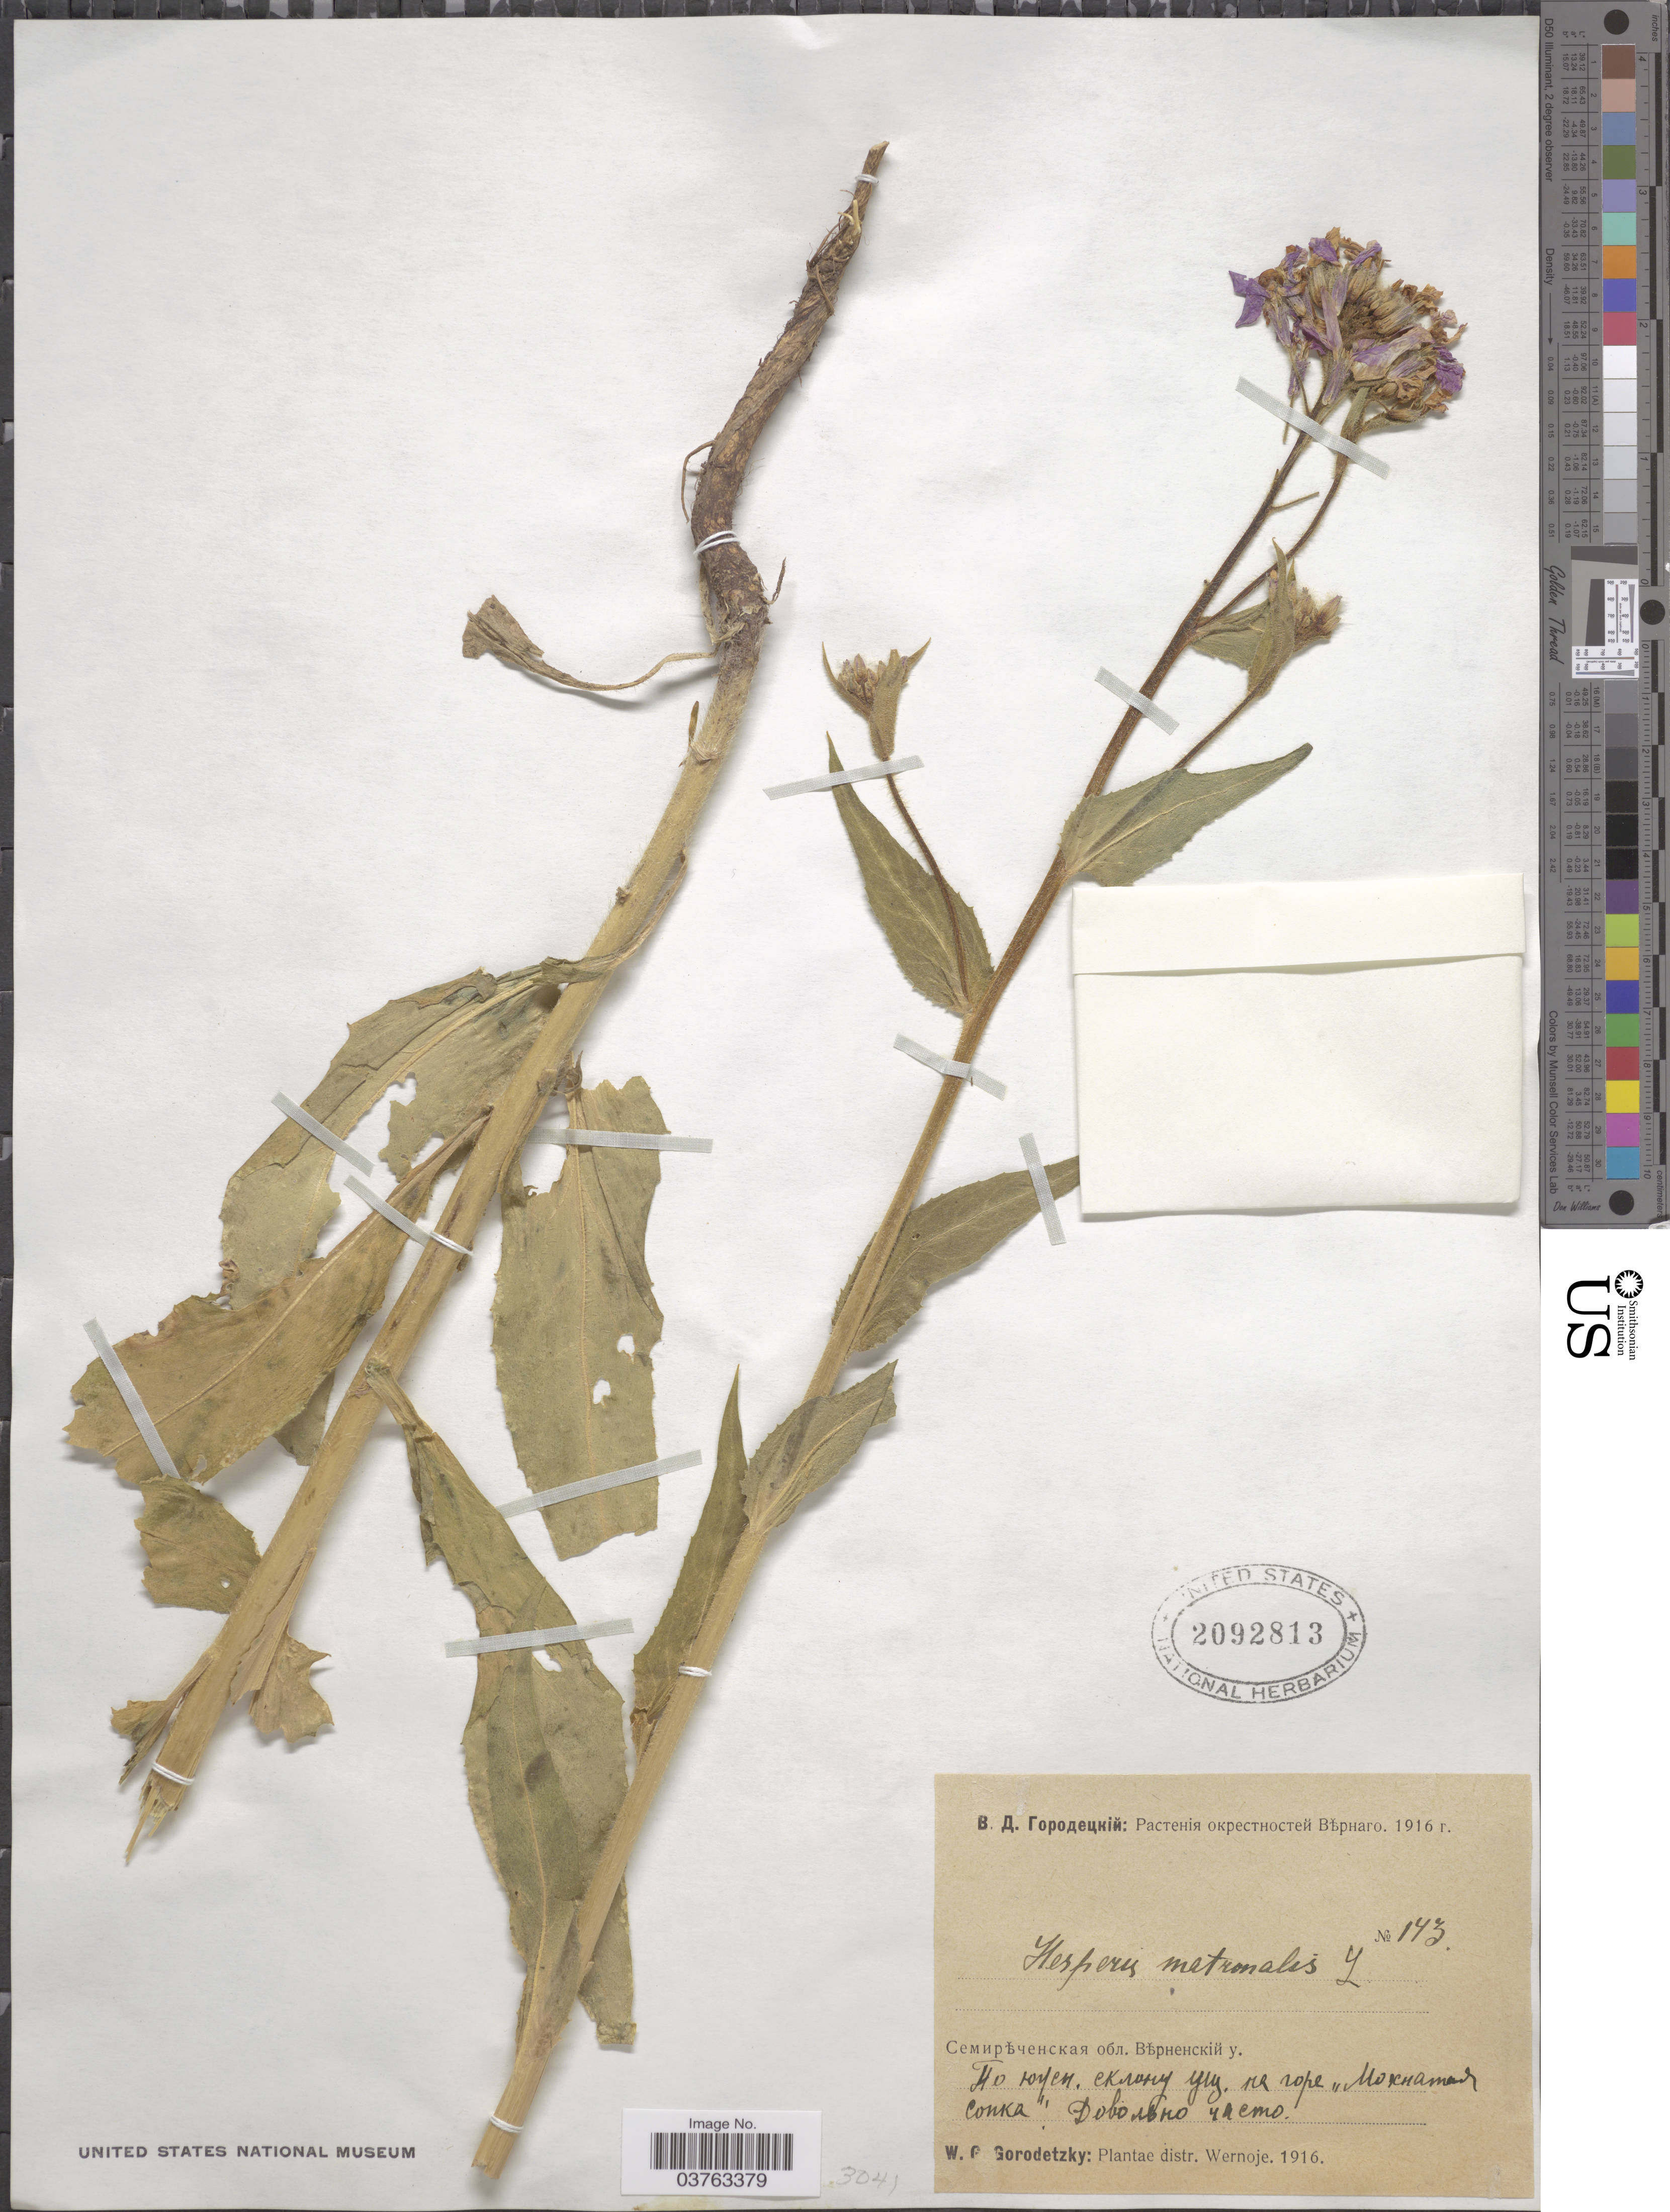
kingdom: Plantae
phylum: Tracheophyta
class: Magnoliopsida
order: Brassicales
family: Brassicaceae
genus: Hesperis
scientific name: Hesperis matronalis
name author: L.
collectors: W. Gorodetzky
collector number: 143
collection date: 1916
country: Kazakhstan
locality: South slope of Mokhnataya Sopka Mountain, vicinity of Vernyy (now- Almaty).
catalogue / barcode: US 2092813